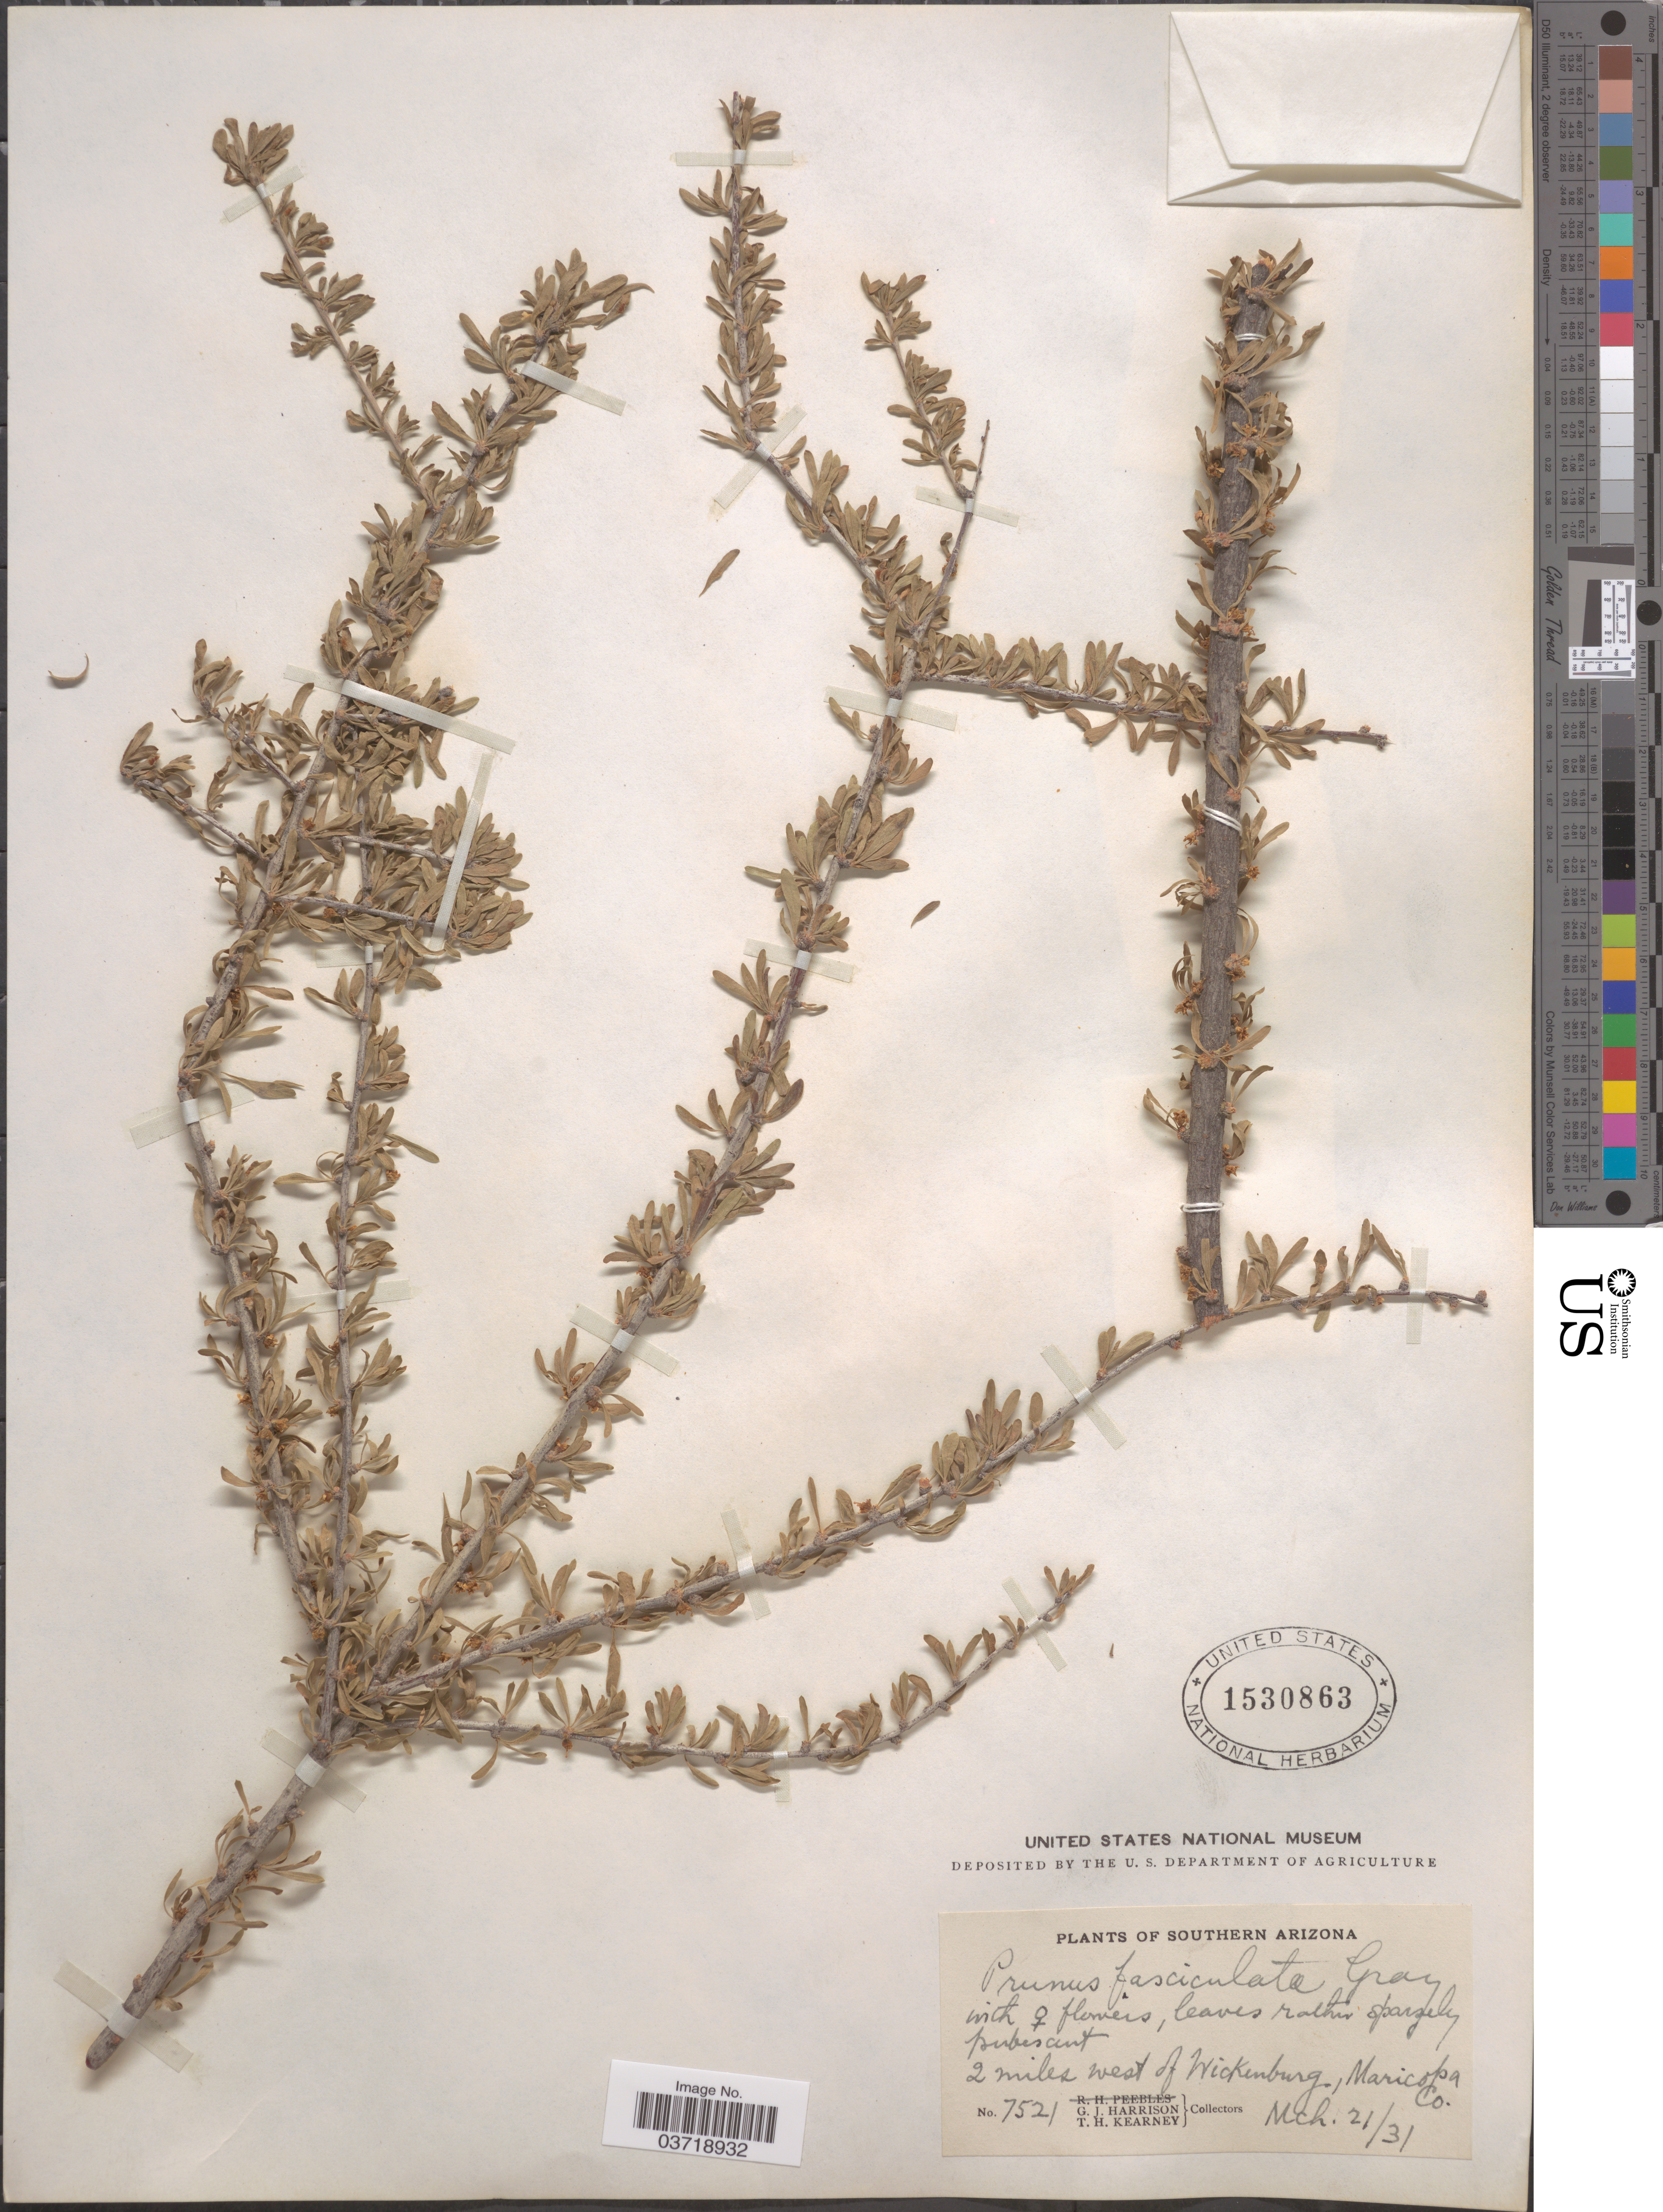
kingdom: Plantae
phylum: Tracheophyta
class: Magnoliopsida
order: Rosales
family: Rosaceae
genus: Prunus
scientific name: Prunus fasciculata var. fasciculata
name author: (Torr.) A. Gray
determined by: Strong, Mark T., (BOT), Smithsonian Institution - National Museum of Natural History (UNITED STATES)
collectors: G. J. Harrison & T. H. Kearney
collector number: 7521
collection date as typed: Transcribed d/m/y: 21/3/31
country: United States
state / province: Arizona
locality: Southern Arizona. 2 miles west of Wickenburg, Maricopa Co.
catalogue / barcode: US 1530863